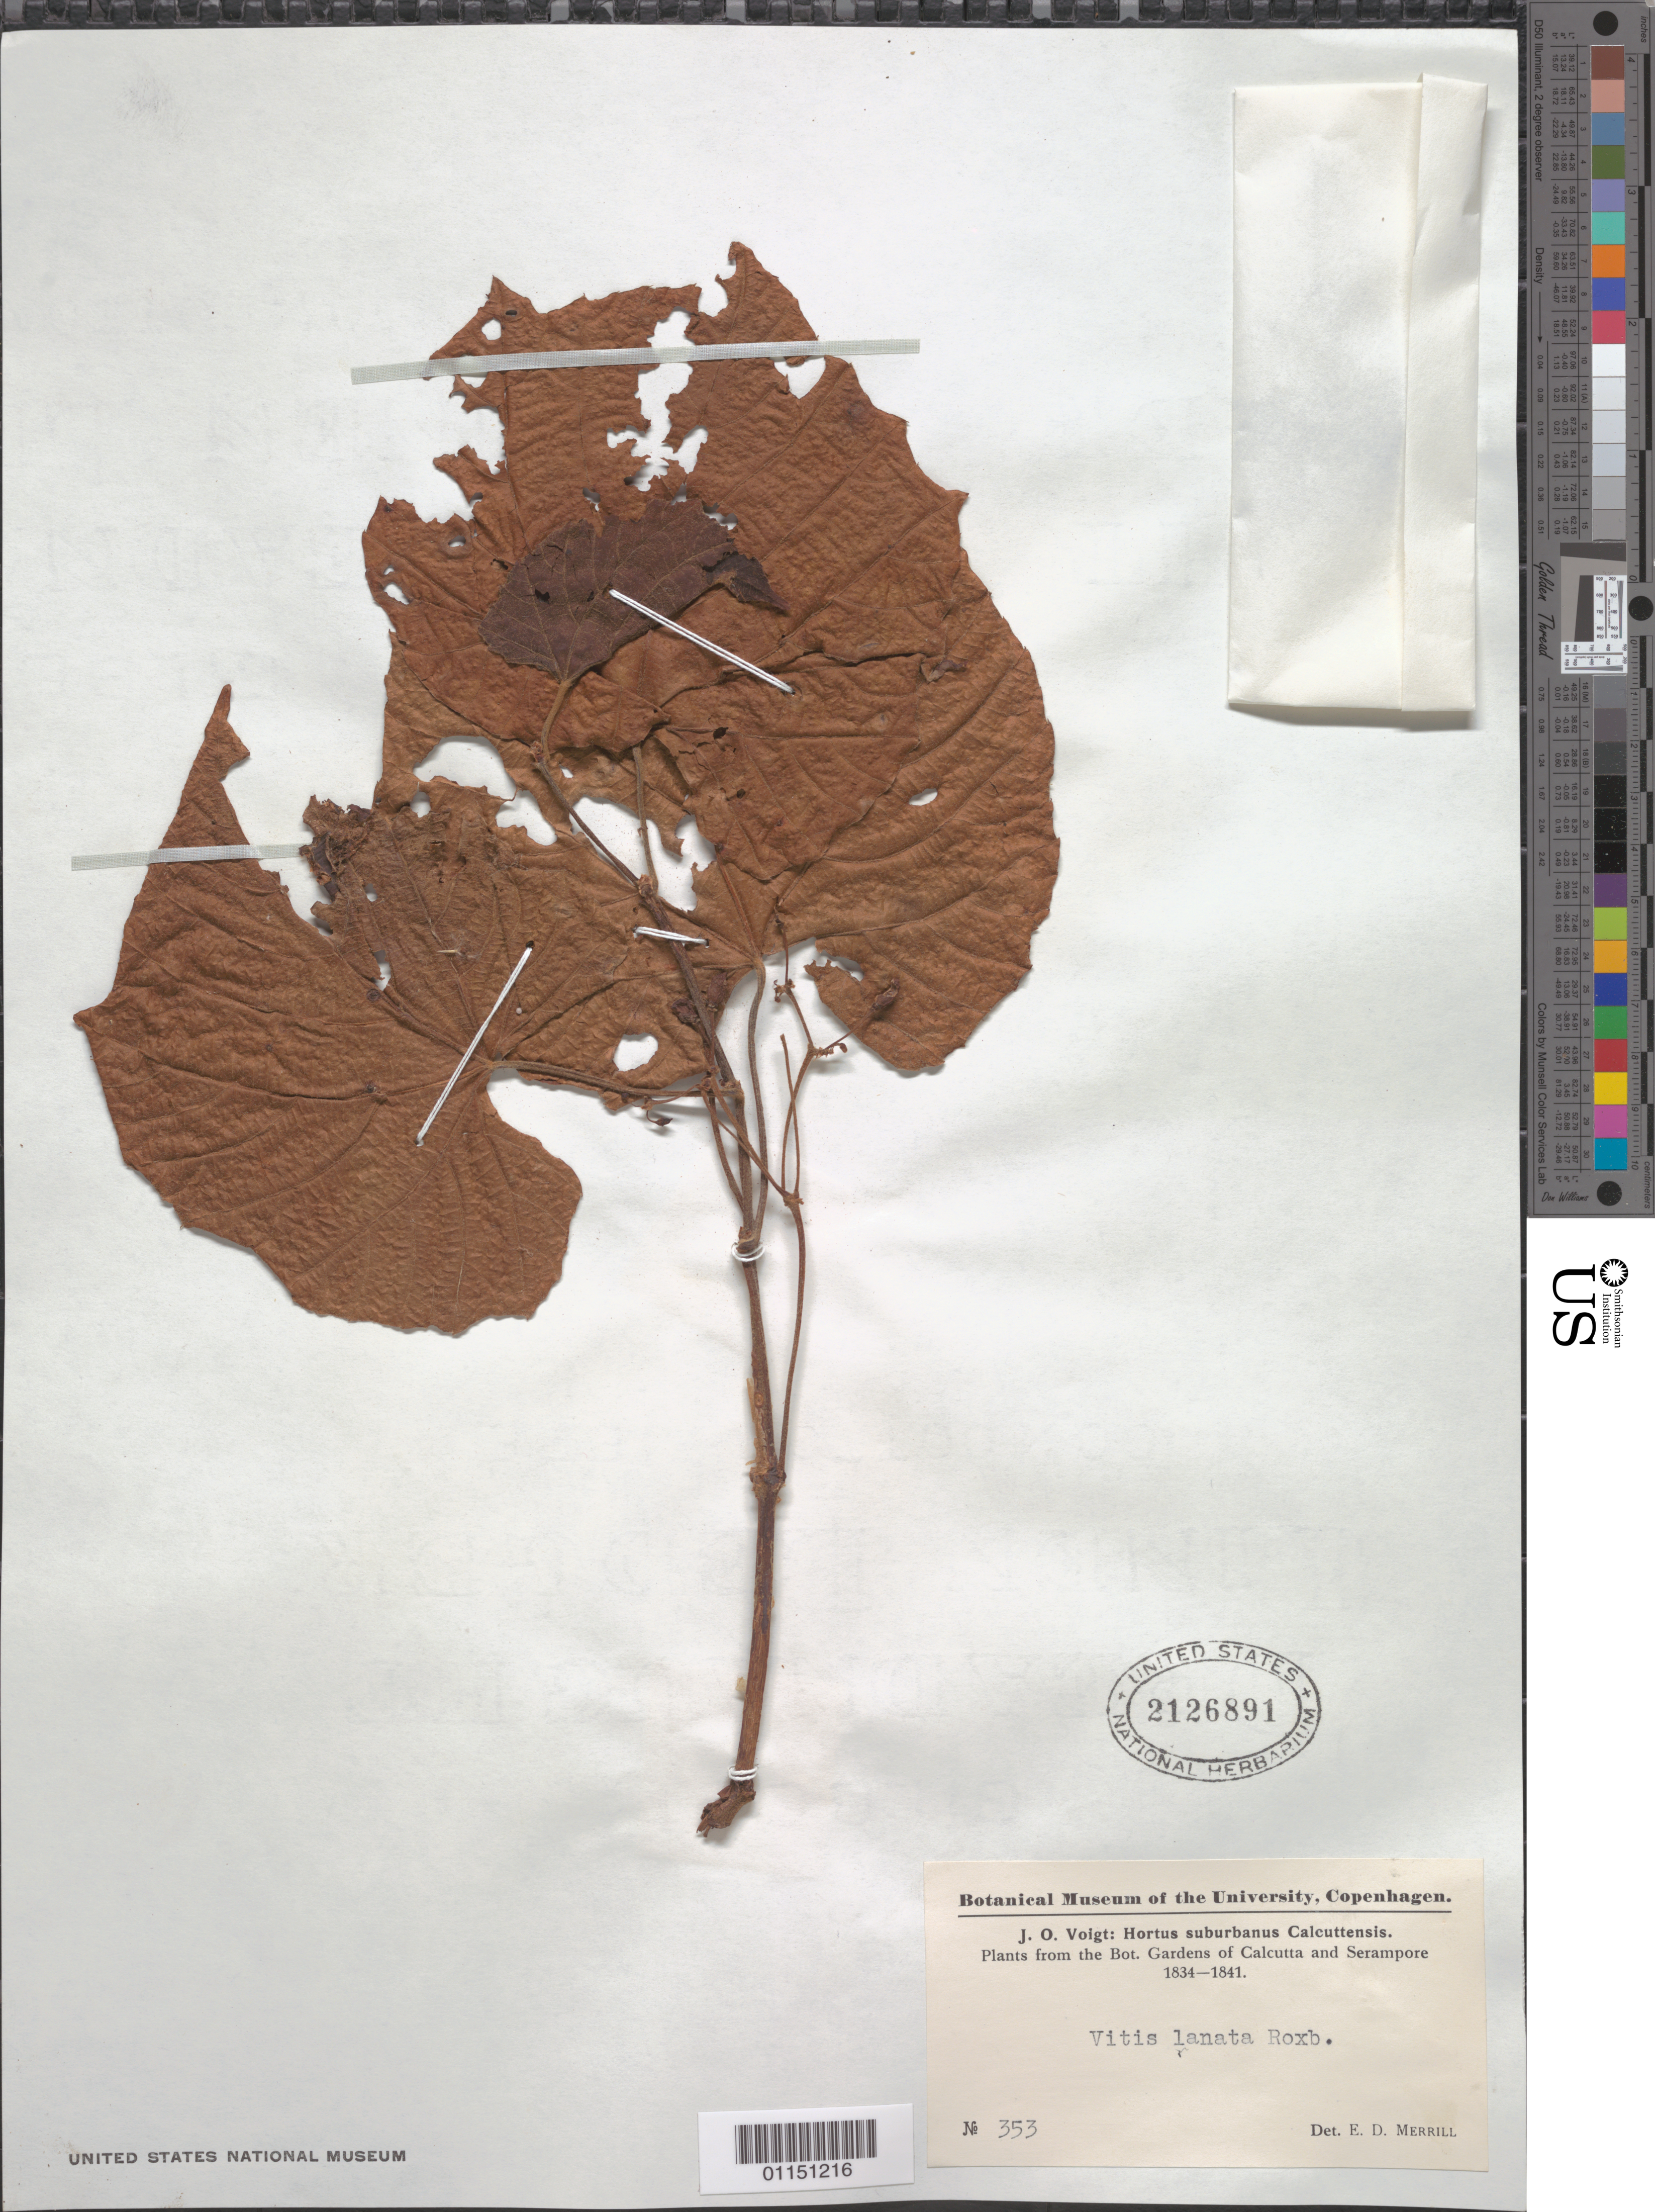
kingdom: Plantae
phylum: Tracheophyta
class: Magnoliopsida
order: Vitales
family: Vitaceae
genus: Vitis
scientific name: Vitis lanata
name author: Roxb.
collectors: J. O. Voigt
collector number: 353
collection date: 1834/1841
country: India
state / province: West Bengal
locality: Bot. Gardens of Calcutta and Serampore.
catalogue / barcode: US 2126891